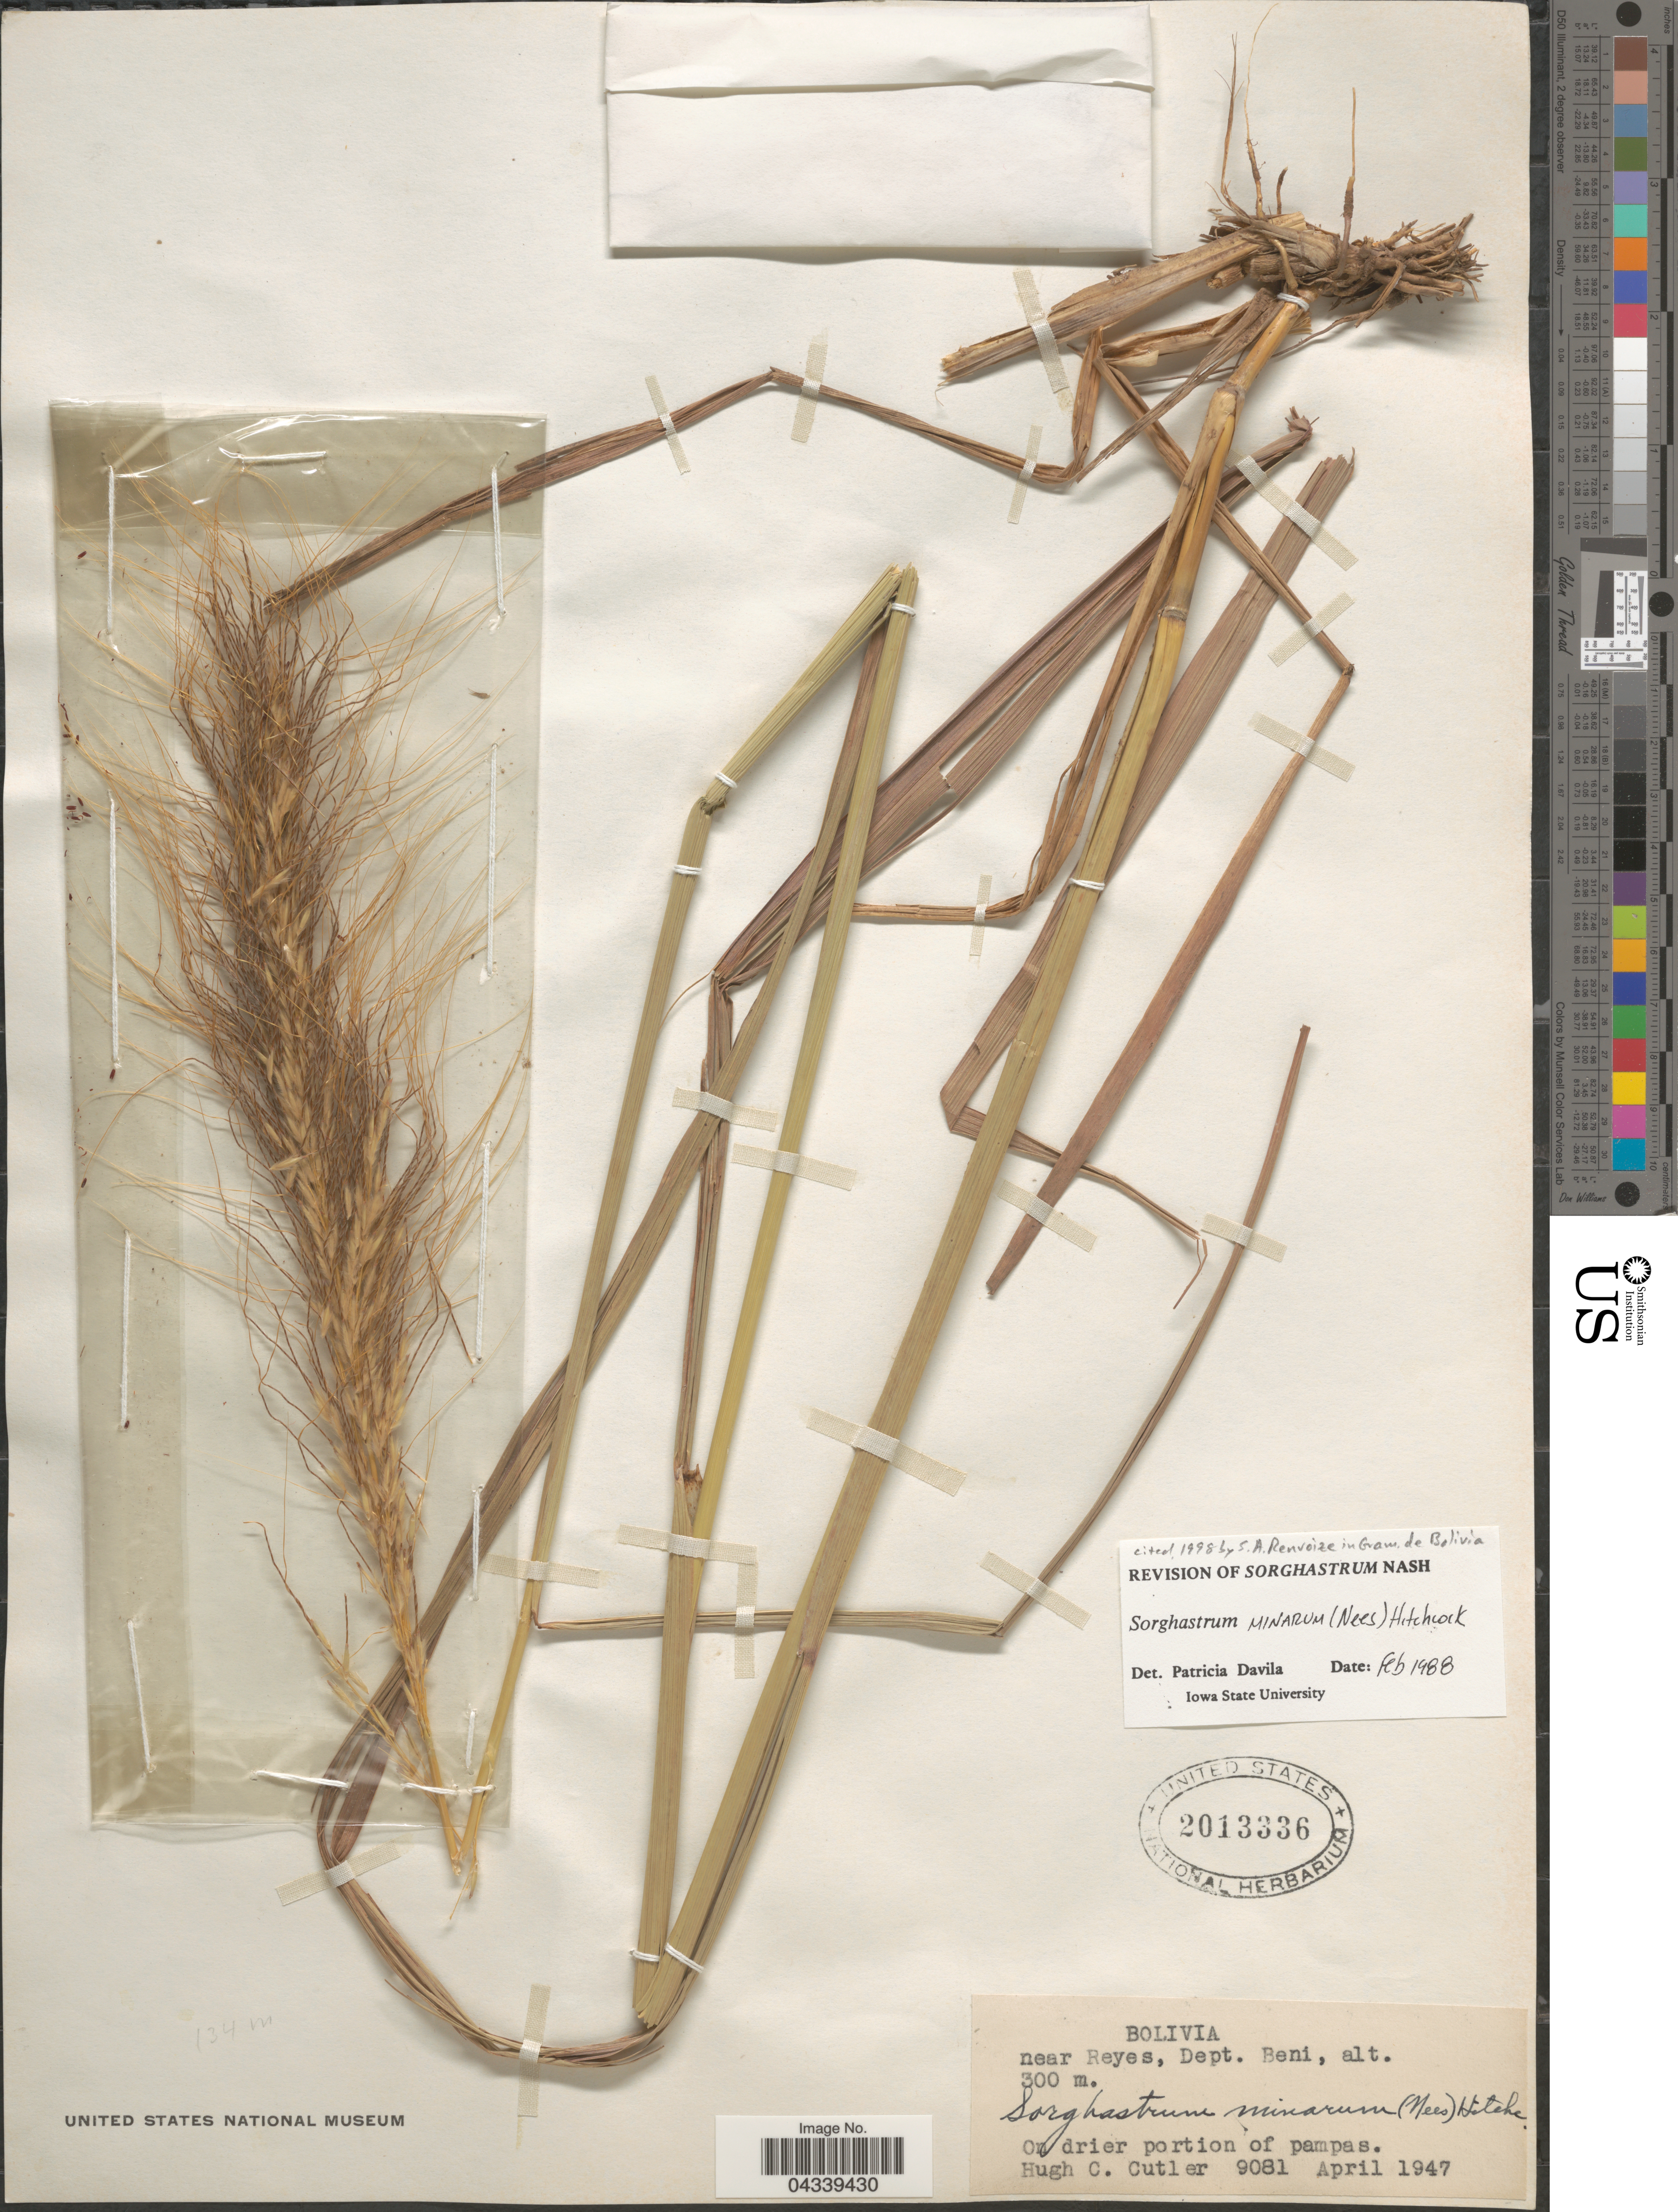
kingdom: Plantae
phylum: Tracheophyta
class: Liliopsida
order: Poales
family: Poaceae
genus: Sorghastrum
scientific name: Sorghastrum minarum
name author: (Nees) Hitchc.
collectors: H. C. Cutler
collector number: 9081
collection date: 1947-04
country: Bolivia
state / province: Beni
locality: Near Reyes, Dept. Beni. On drier portion of pampas.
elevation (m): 300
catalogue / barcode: US 2013336